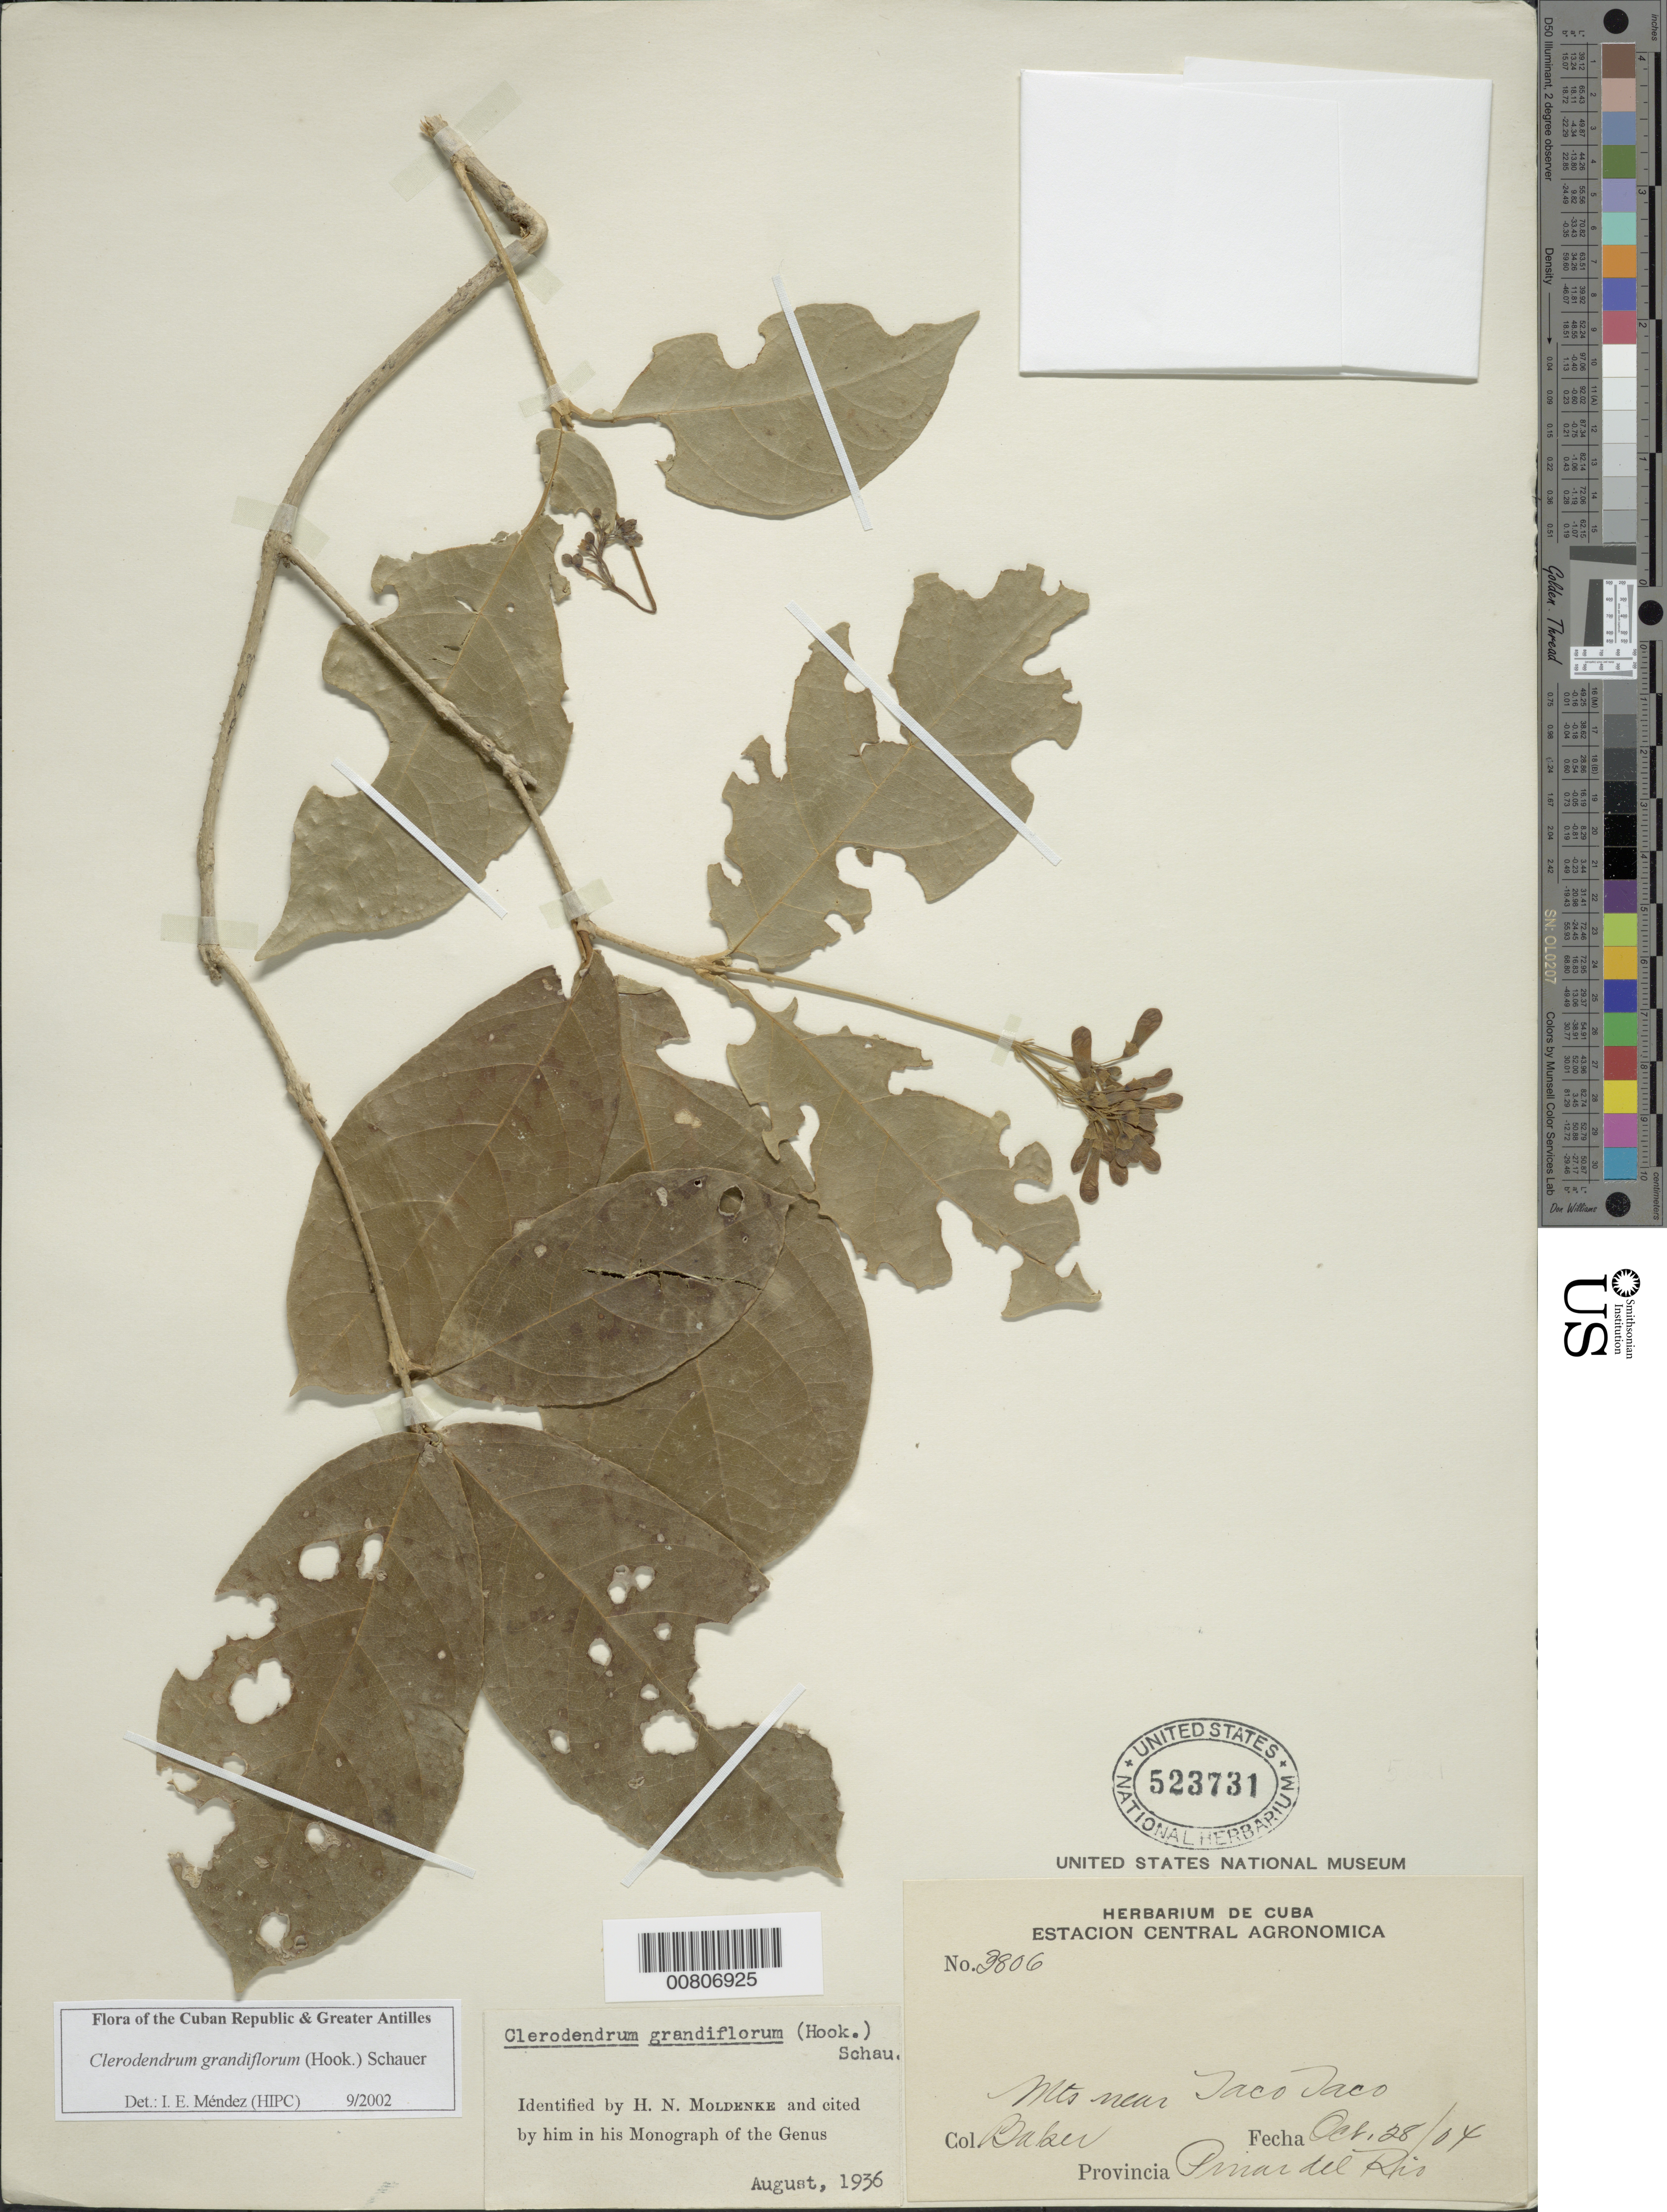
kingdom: Plantae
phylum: Tracheophyta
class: Magnoliopsida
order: Lamiales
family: Lamiaceae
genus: Clerodendrum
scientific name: Clerodendrum grandiflorum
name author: (Hook.) Schauer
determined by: Méndez, Isidro E., (HIPC)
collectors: C. F. Baker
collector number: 3806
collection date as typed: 28 Oct 1904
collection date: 1904-10-28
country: Cuba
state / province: Pinar del Rio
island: Cuba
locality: Near Jaco Jaco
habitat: Mountains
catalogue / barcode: US 523731